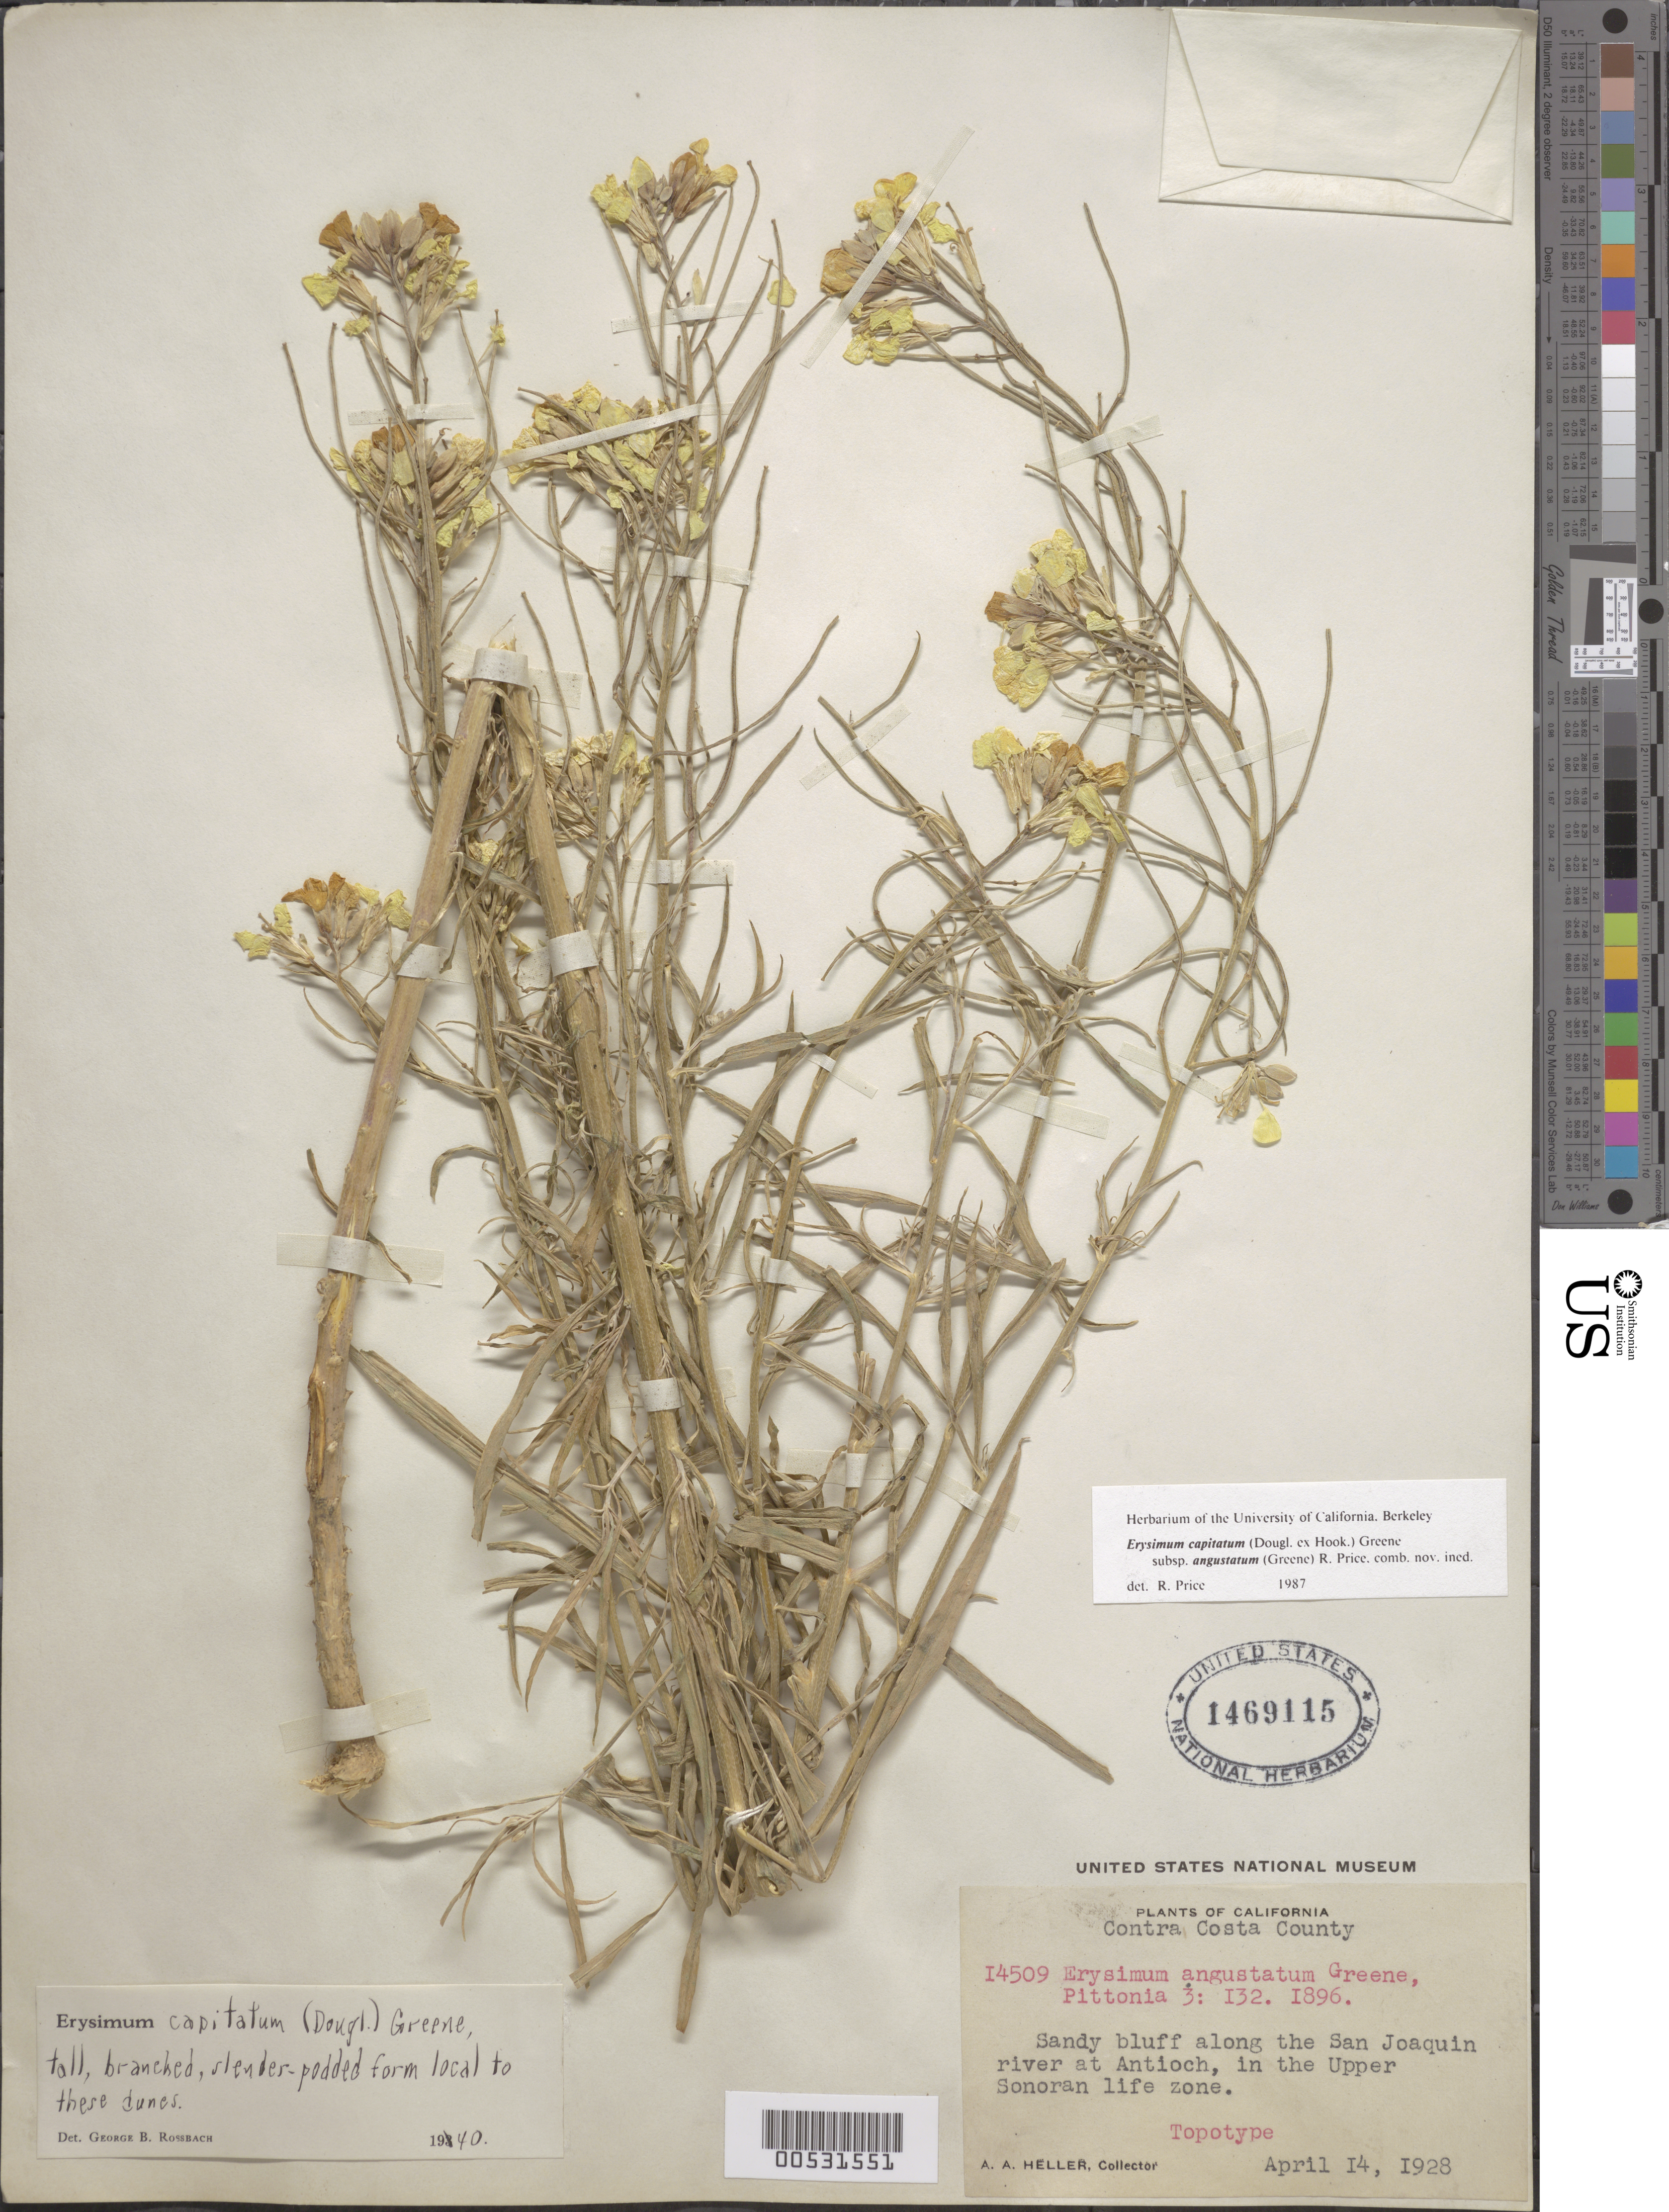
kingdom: Plantae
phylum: Tracheophyta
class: Magnoliopsida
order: Brassicales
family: Brassicaceae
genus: Erysimum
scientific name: Erysimum capitatum var. angustatum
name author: Greene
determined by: Price, R.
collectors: A. A. Heller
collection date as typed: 14 Apr 1928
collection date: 1928-04-14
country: United States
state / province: California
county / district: Contra Costa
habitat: Sandy Bluff in the Upper Sonoran life zone.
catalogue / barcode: US 1469115